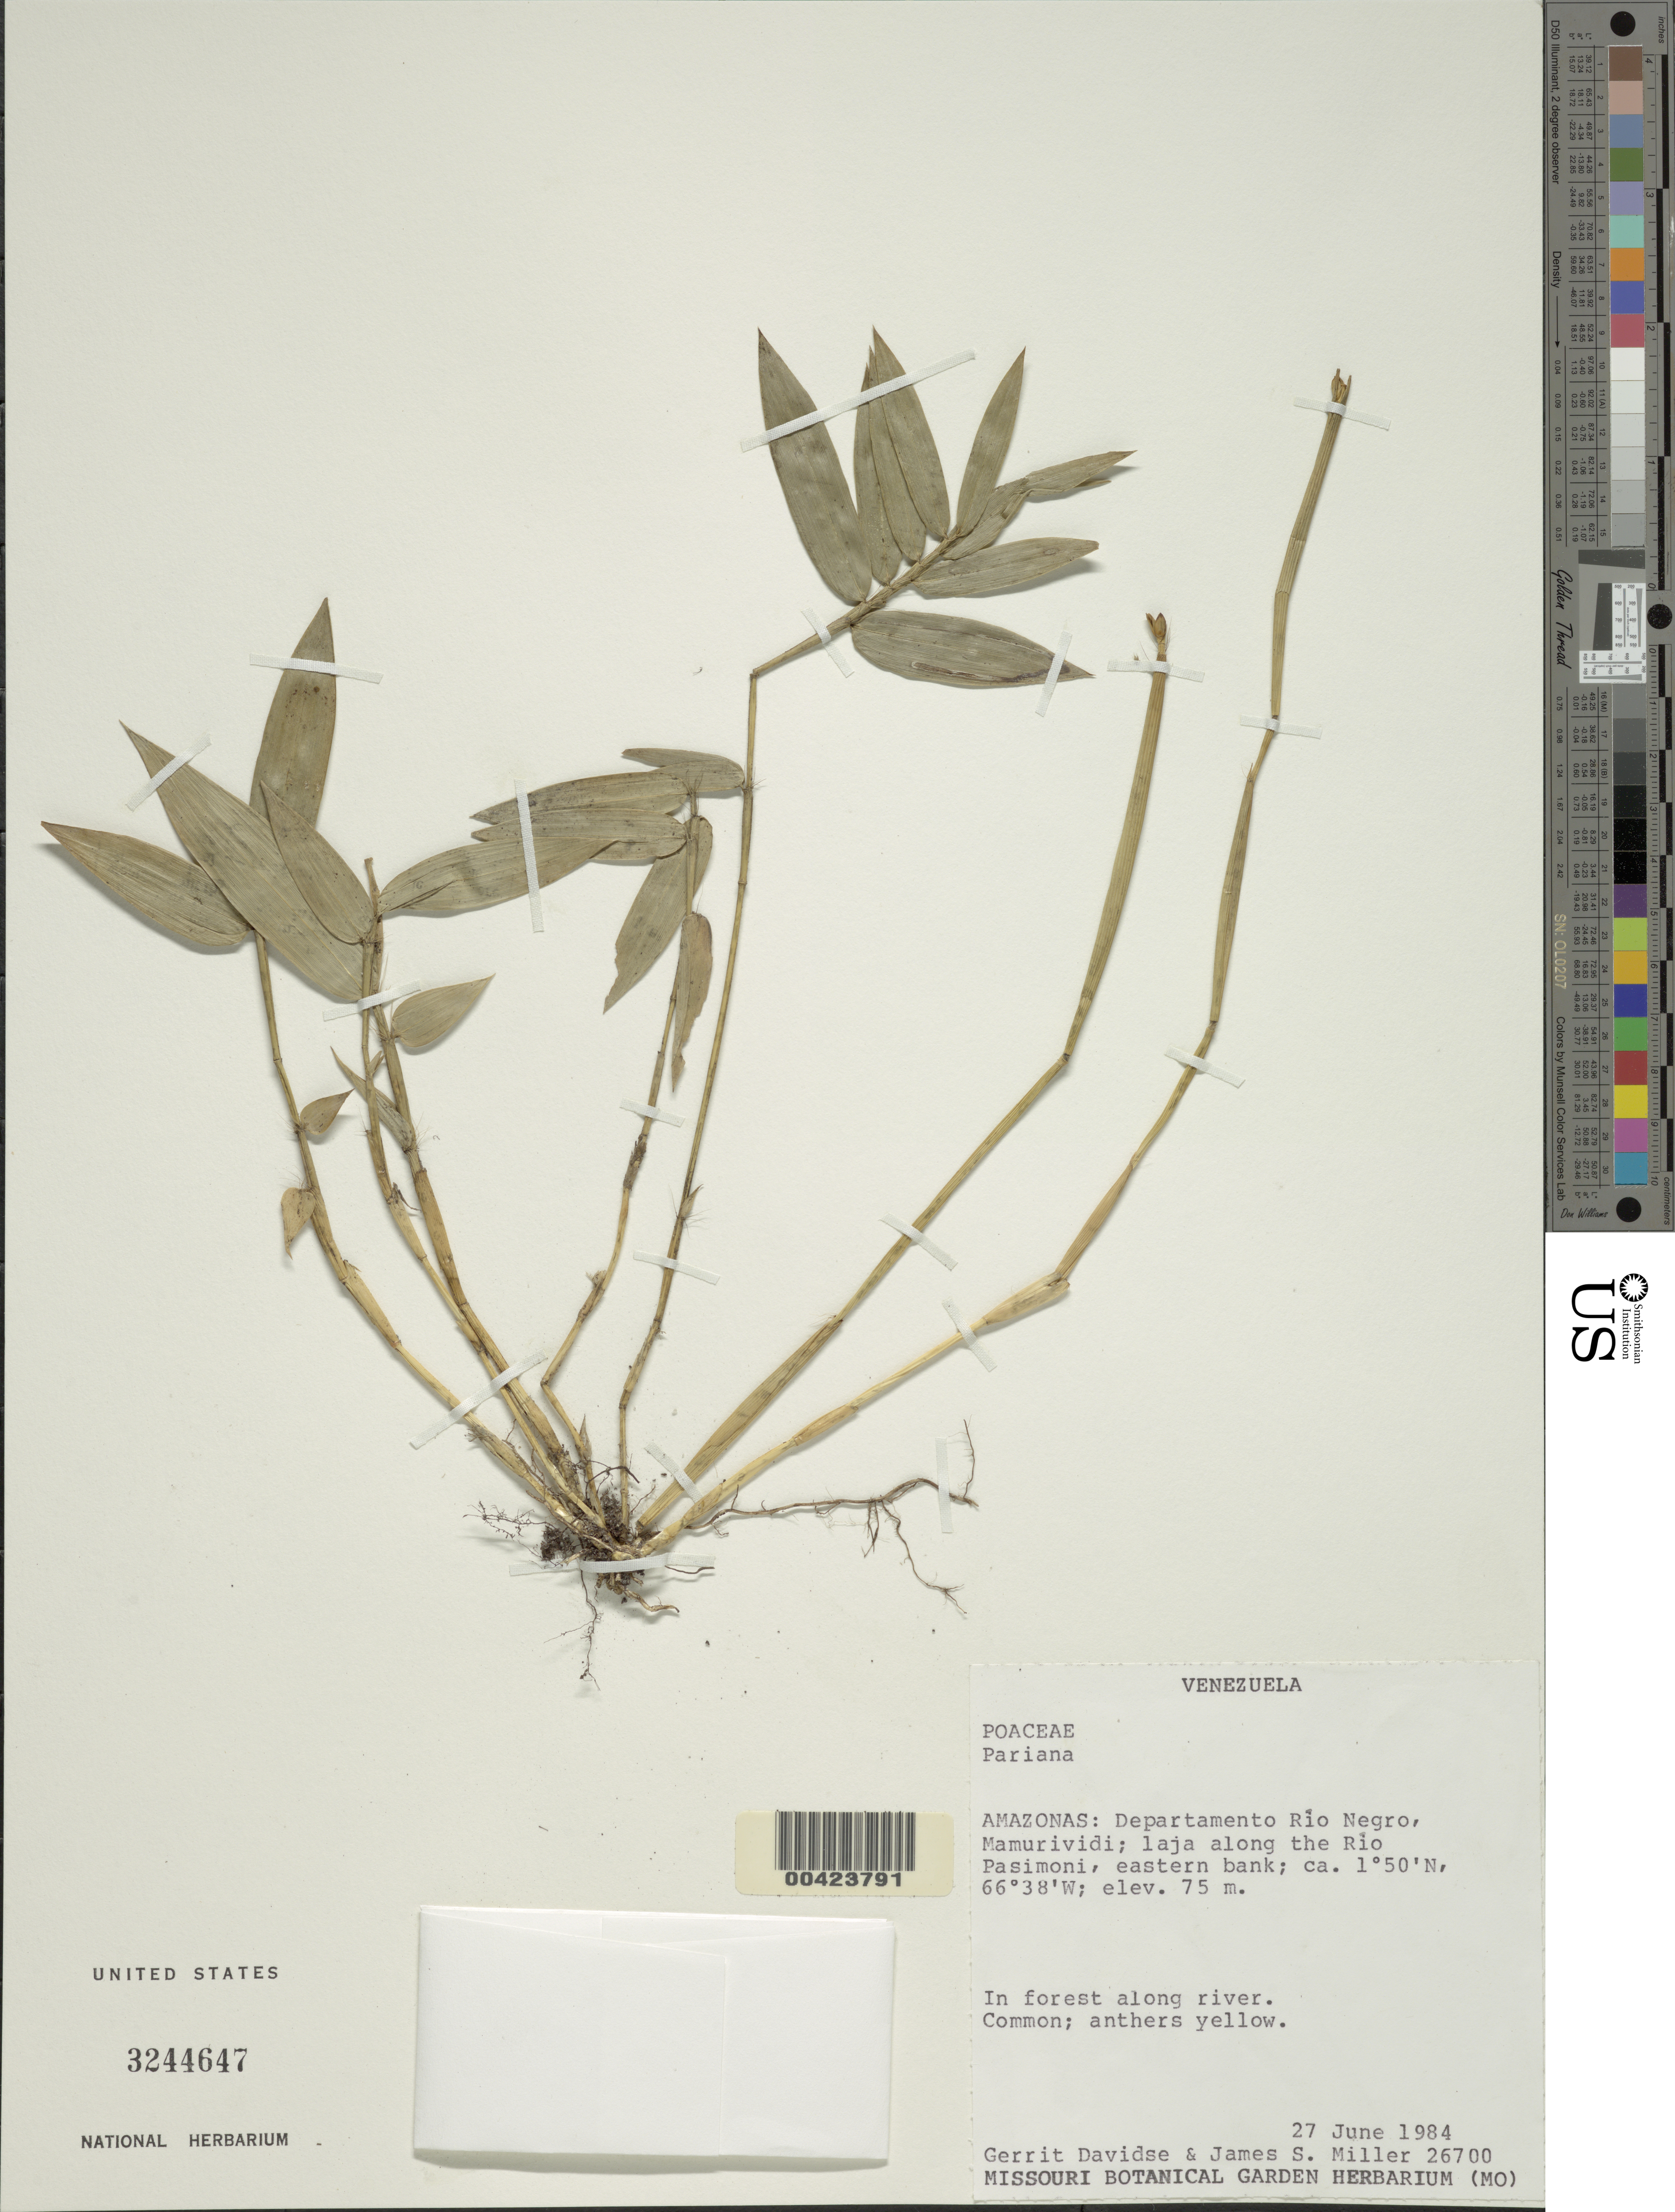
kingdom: Plantae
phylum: Tracheophyta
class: Liliopsida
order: Poales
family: Poaceae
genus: Pariana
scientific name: Pariana sp.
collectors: G. Davidse & J. S. Miller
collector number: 26700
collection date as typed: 27 Jun 1984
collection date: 1984-06-27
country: Venezuela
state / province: Amazonas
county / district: Rio Negro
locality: Mamurividi; laja along the rio pasimonilong the road to solano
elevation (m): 75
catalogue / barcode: US 3244647